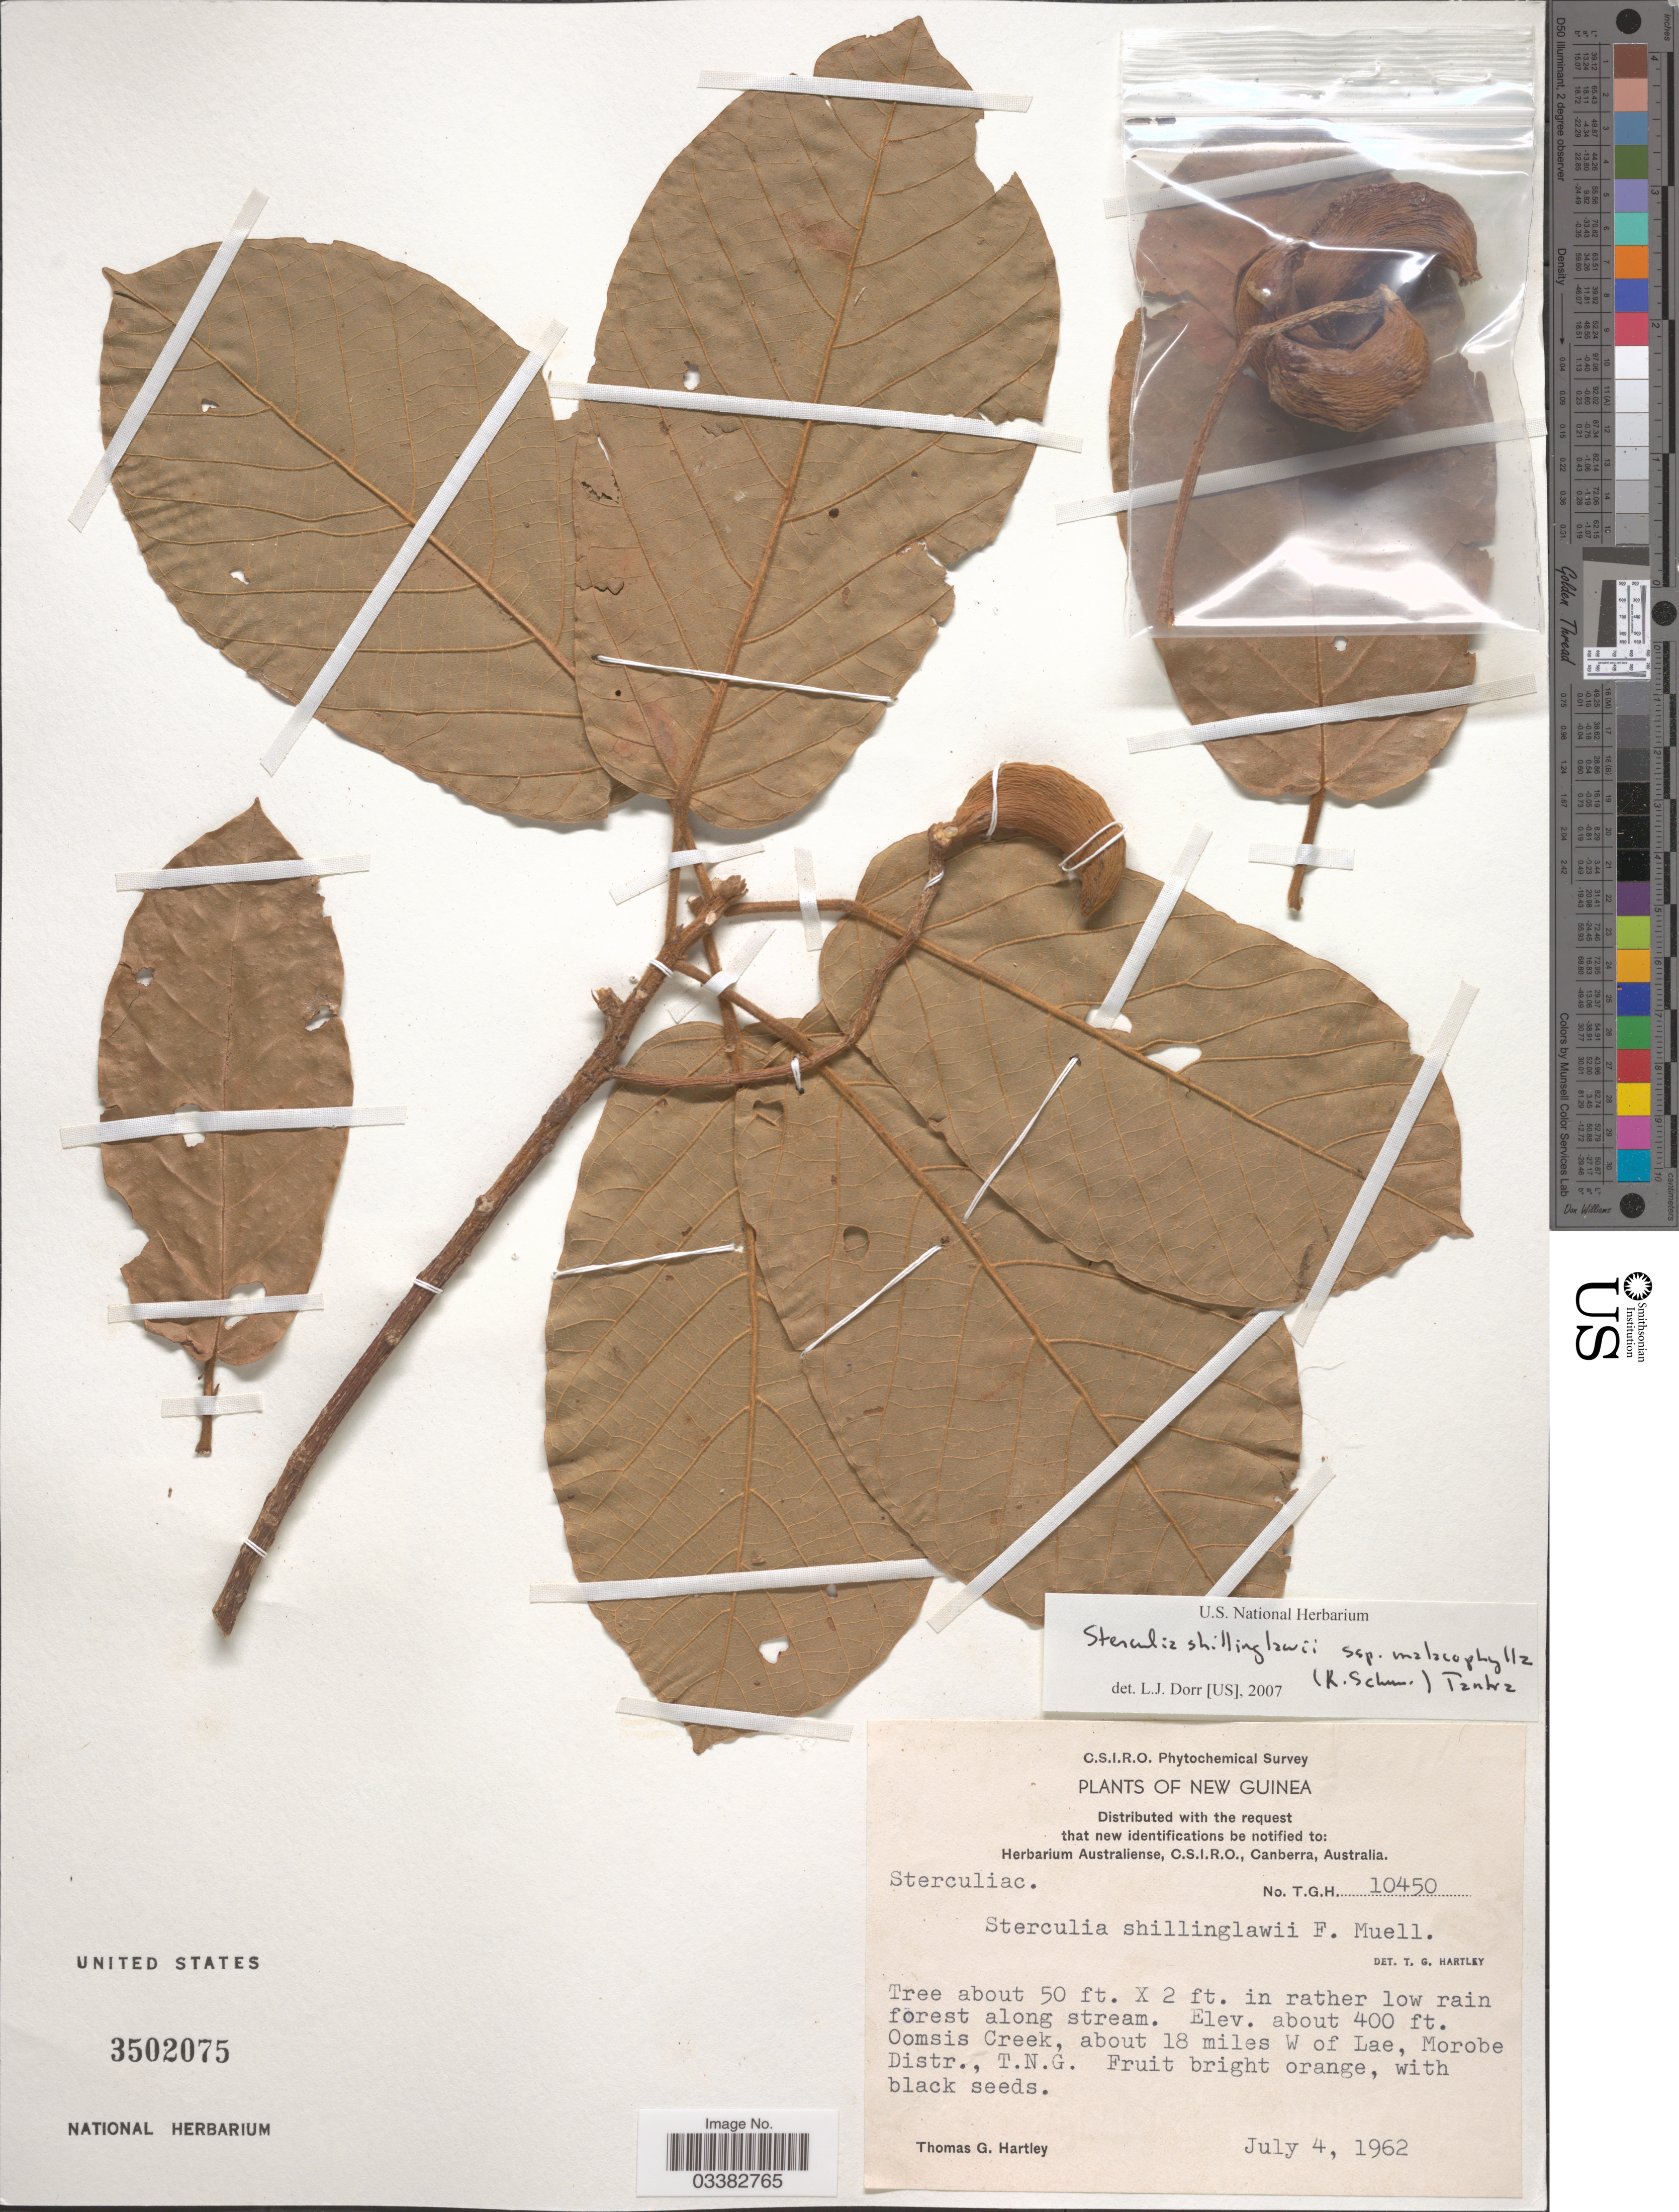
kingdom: Plantae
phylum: Tracheophyta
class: Magnoliopsida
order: Malvales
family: Malvaceae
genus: Sterculia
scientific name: Sterculia shillinglawii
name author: F. Muell.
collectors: T. Hartley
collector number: T.G.H.10450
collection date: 1962-07-04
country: Papua New Guinea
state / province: Morobe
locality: New Guinea. Oomsis Creek, about 18 miles W of Lae, Morobe Distr., T.N.G.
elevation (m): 122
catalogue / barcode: US 3502075